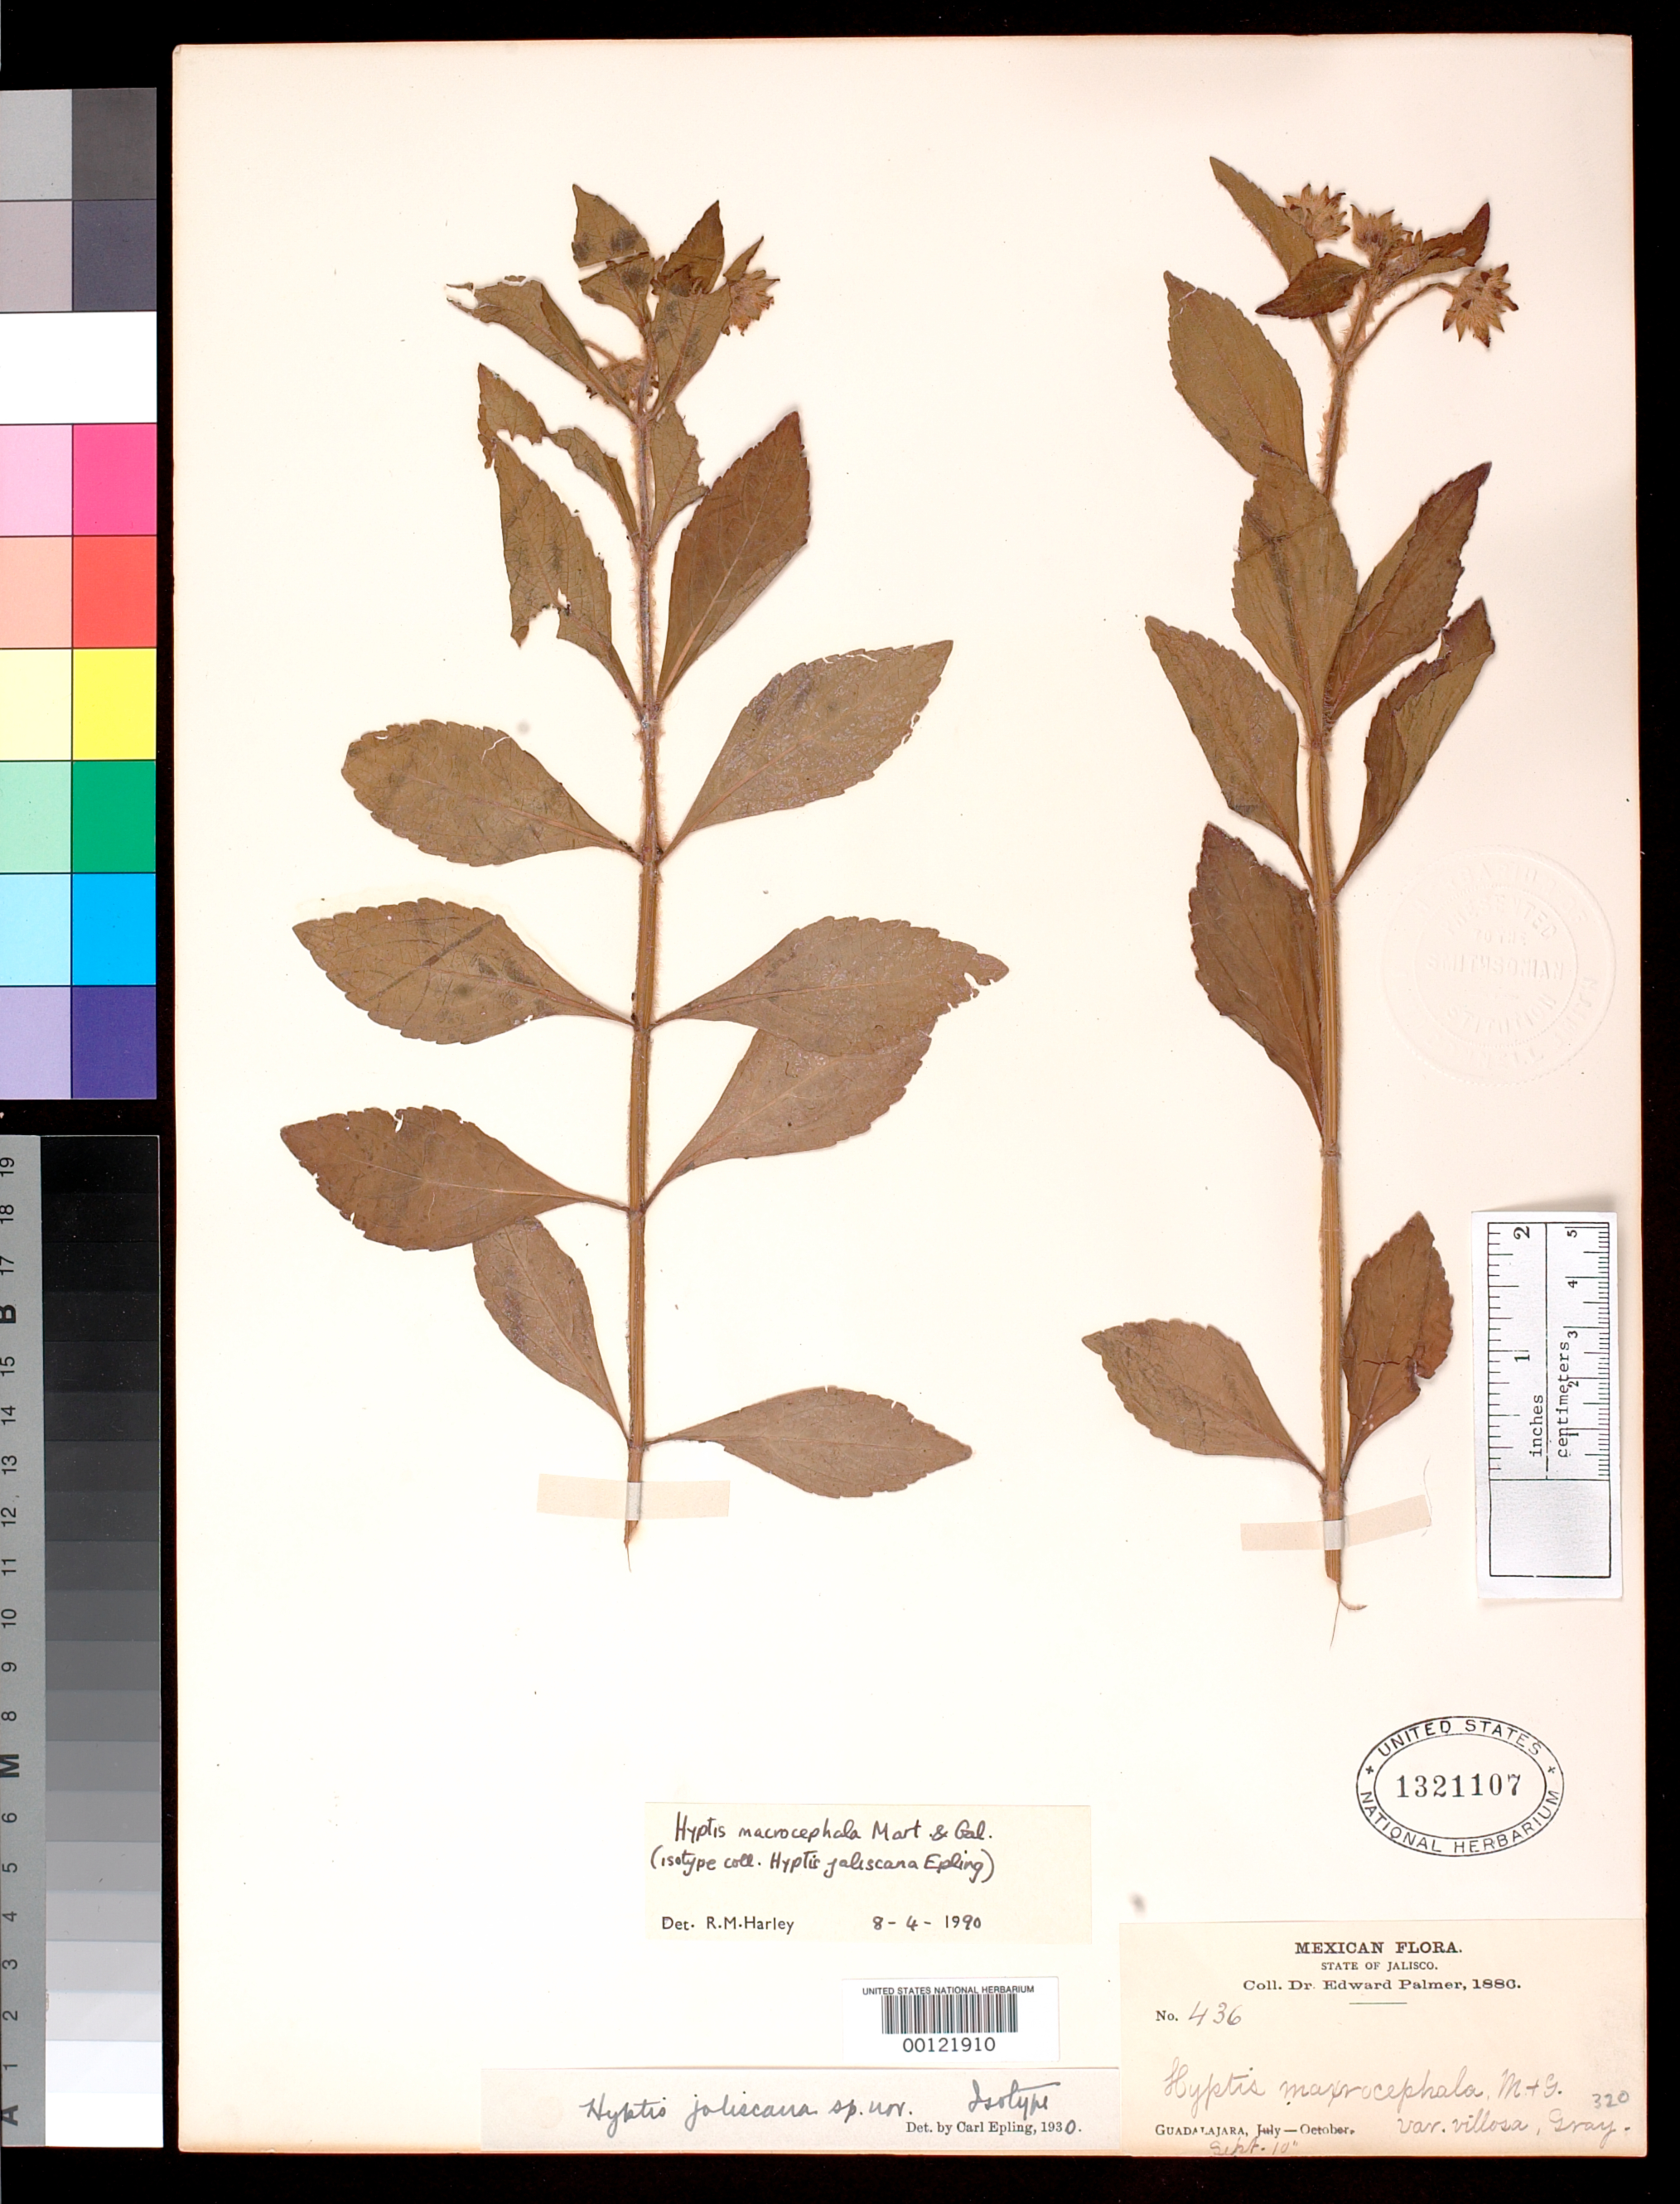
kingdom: Plantae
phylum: Tracheophyta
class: Magnoliopsida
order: Lamiales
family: Lamiaceae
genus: Hyptis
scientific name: Hyptis jaliscana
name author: Epling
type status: Isotype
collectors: E. Palmer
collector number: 436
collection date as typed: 10 Sep 1880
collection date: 1880-09-10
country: Mexico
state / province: Jalisco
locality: Guadalajara.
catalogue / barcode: US 1321107